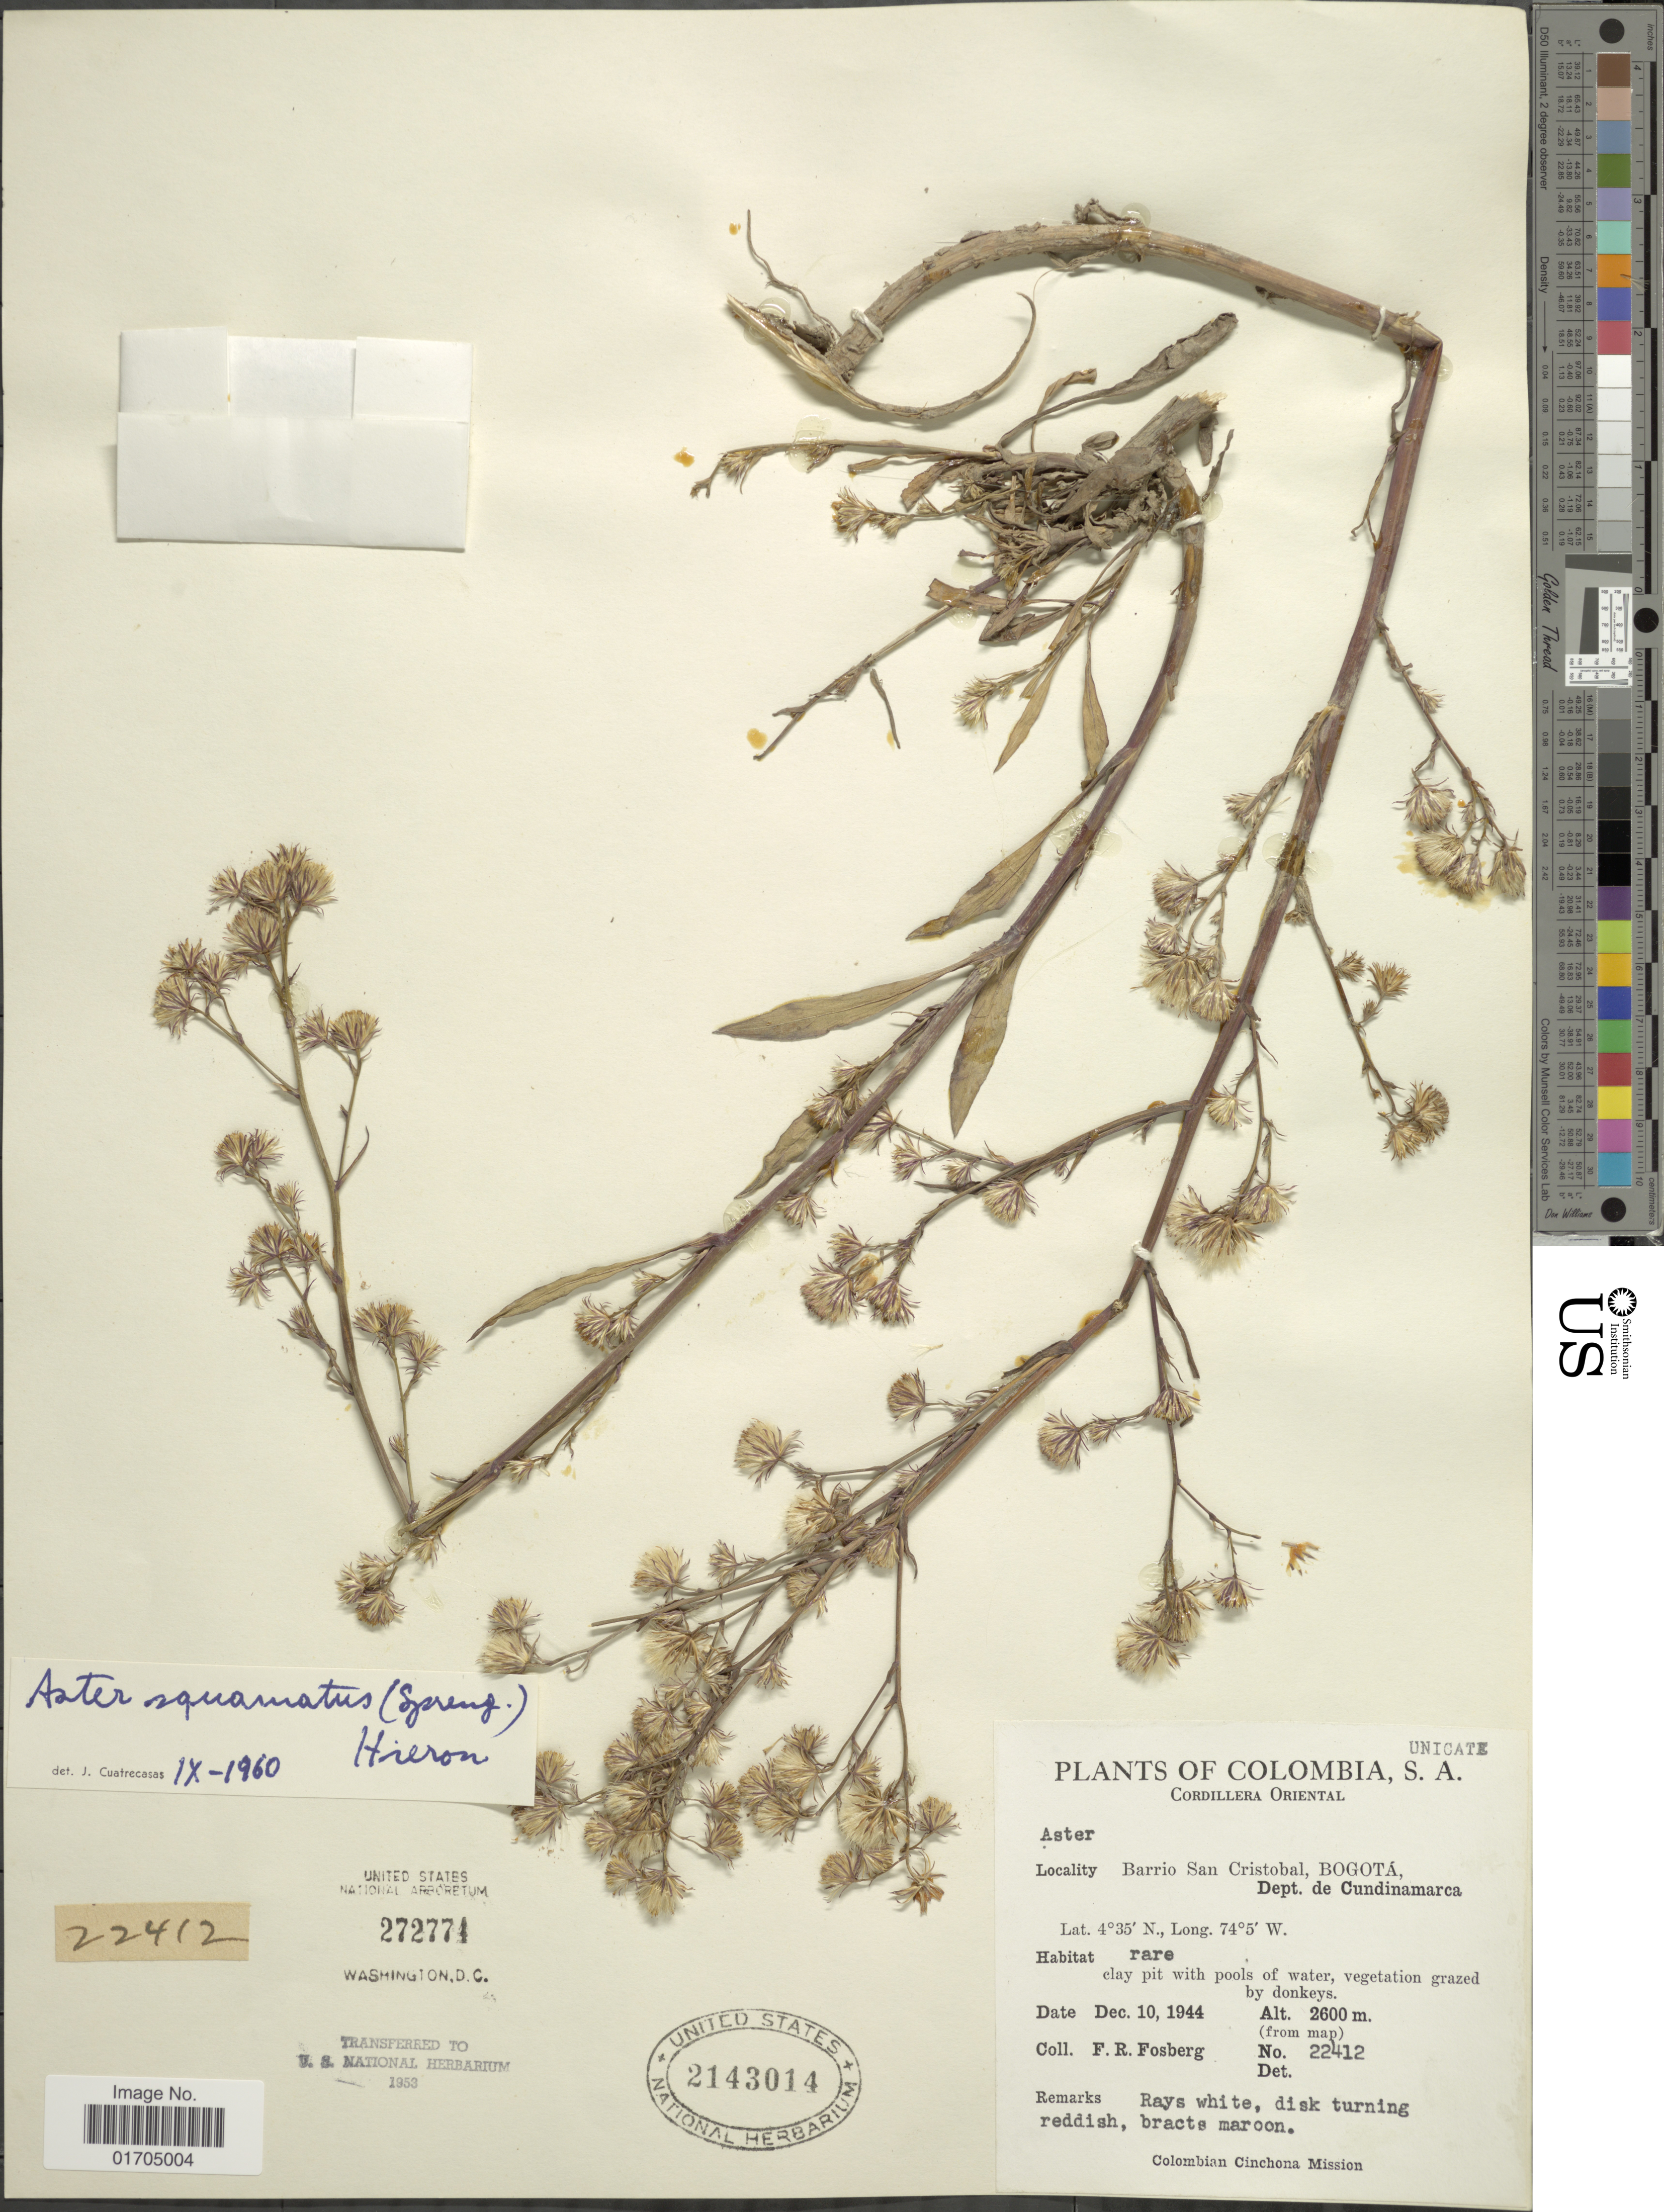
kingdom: Plantae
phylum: Tracheophyta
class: Magnoliopsida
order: Asterales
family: Asteraceae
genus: Symphyotrichum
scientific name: Symphyotrichum squamatum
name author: (Spreng.) G.L. Nesom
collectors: F. R. Fosberg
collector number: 22412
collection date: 1944-12-10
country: Colombia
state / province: Cundinamarca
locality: Cordillera Oriental, Barrio San Cristobal, Bogotá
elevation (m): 2600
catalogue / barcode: US 2143014